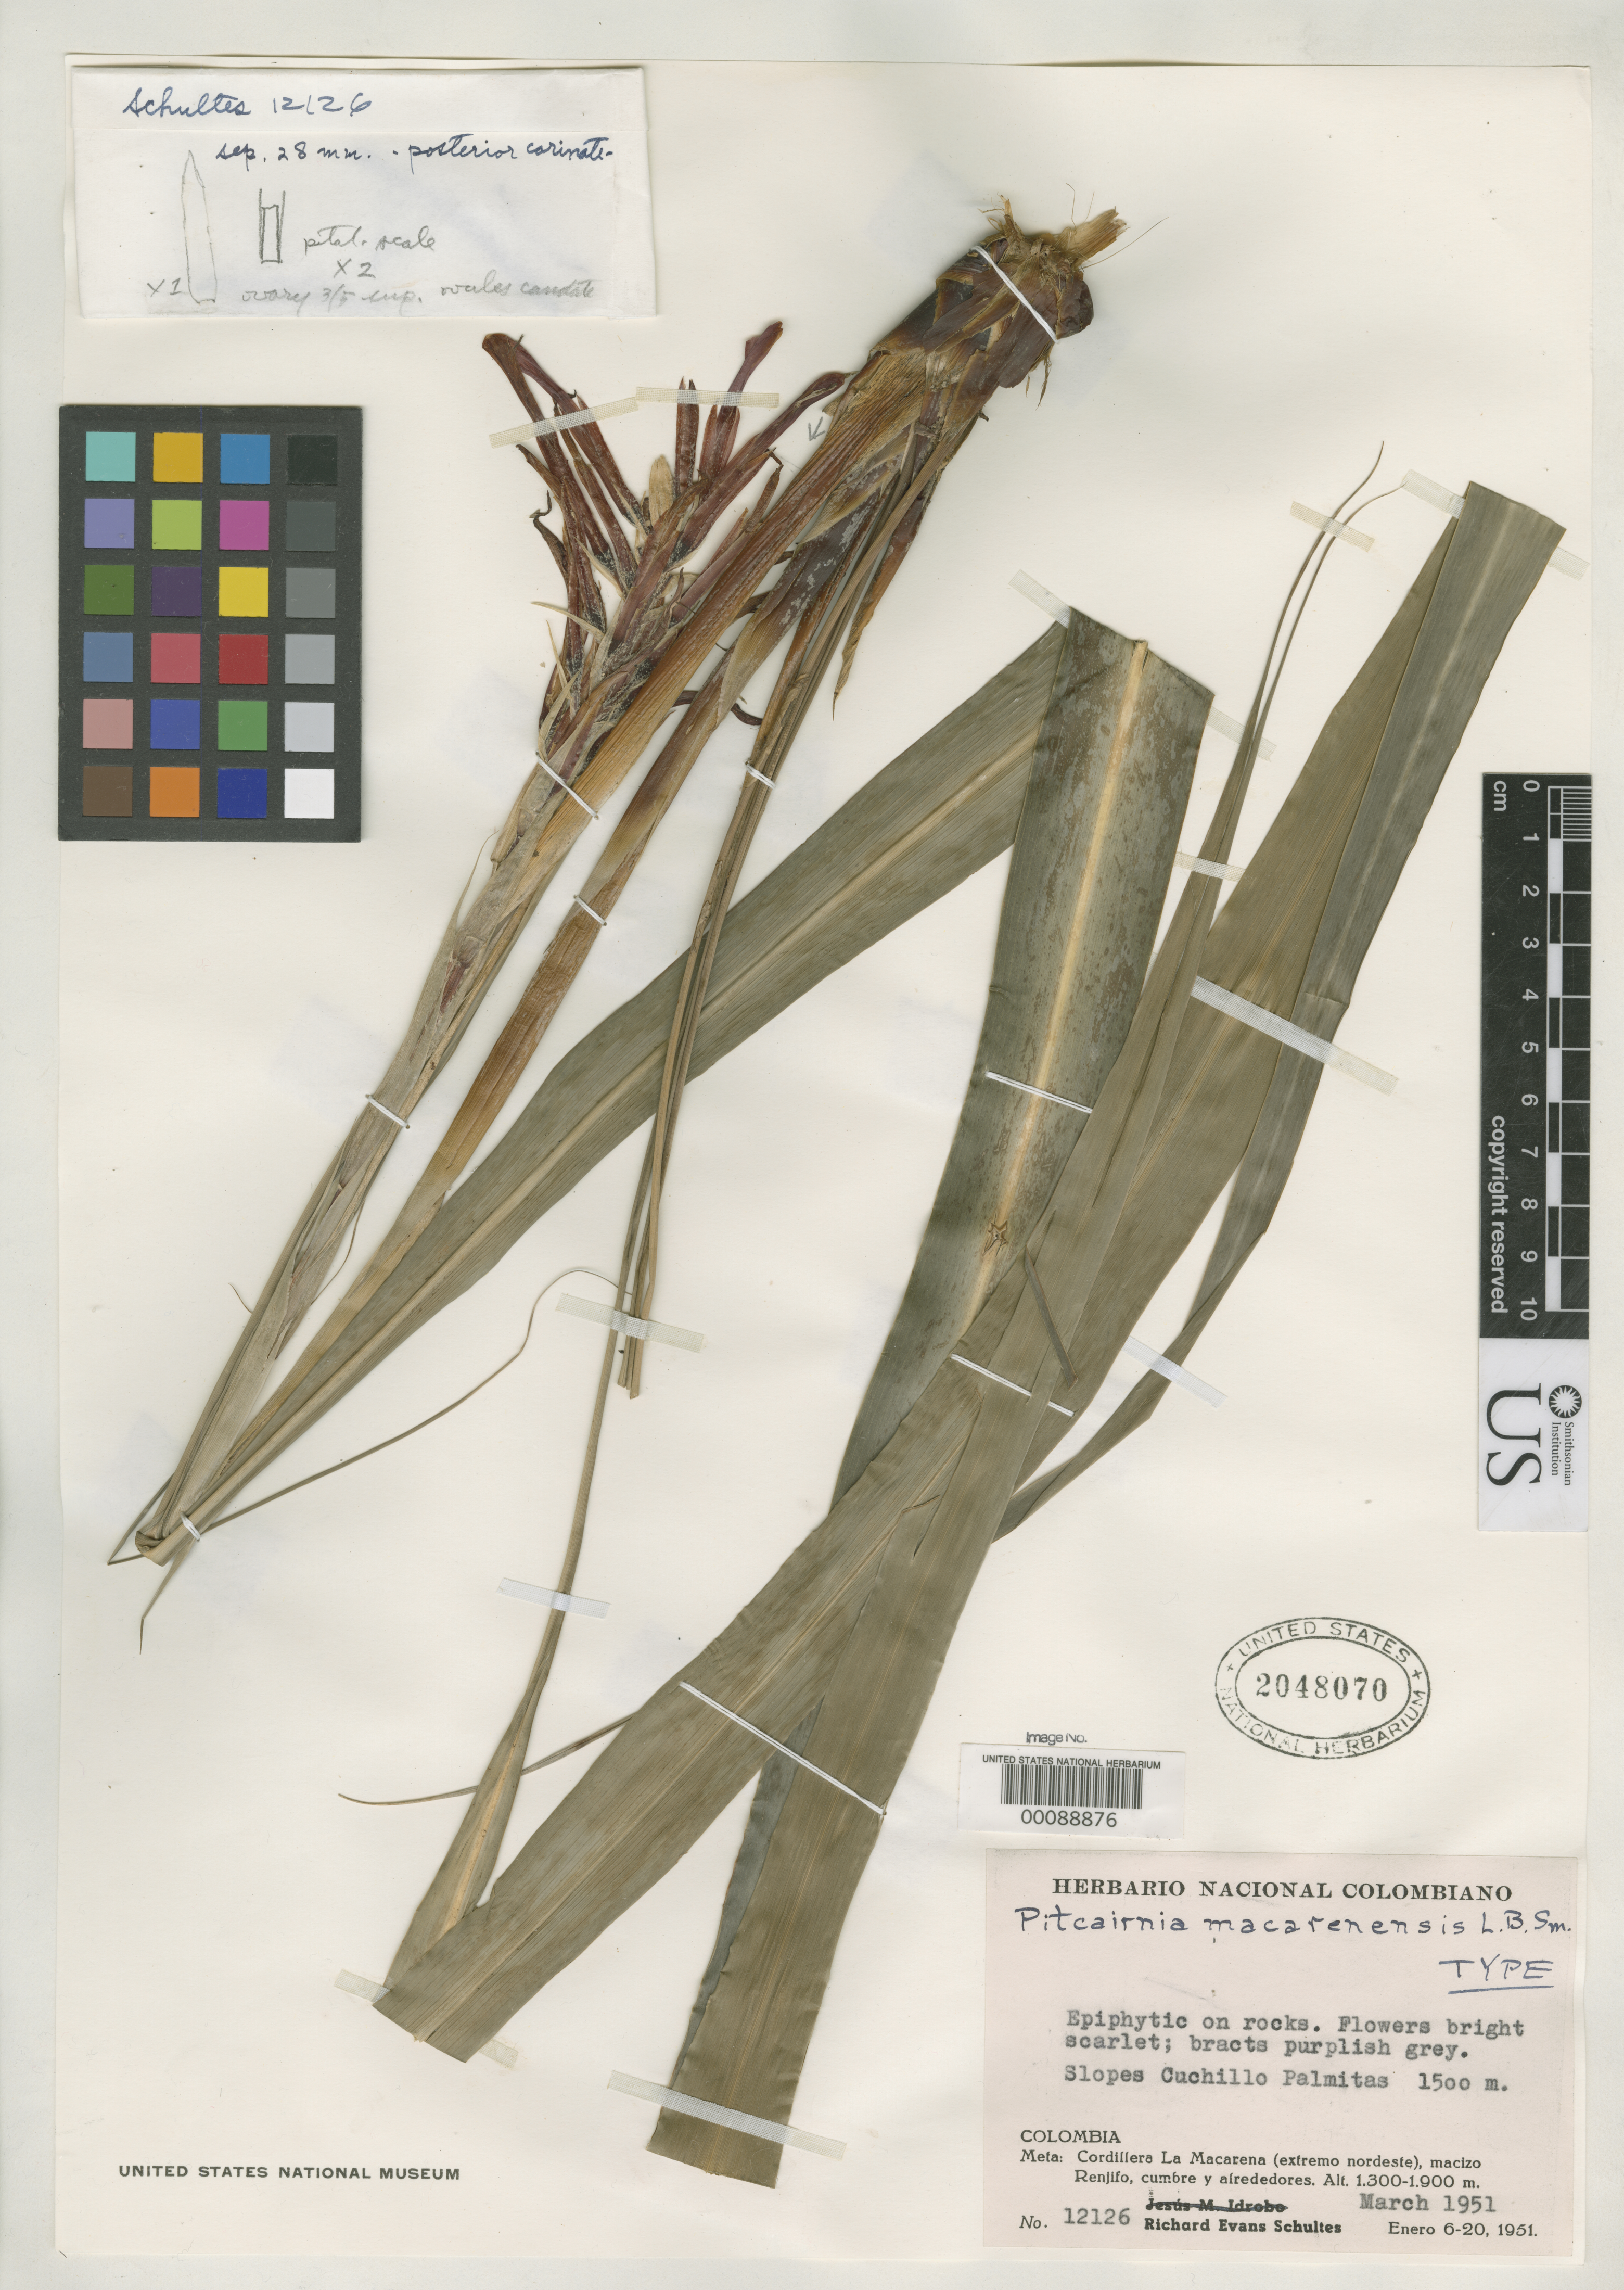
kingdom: Plantae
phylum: Tracheophyta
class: Liliopsida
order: Poales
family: Bromeliaceae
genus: Pitcairnia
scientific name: Pitcairnia macarenensis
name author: L.B. Sm.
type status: Holotype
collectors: R. E. Schultes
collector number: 12126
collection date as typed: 06 Jan 1951 to 20 Jan 1951 (Mar 1951 from protologue)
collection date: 1951-03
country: Colombia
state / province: Meta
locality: Cordillera La Macarena (extremo nordeste), macizo Renjifo. Slopes Cuchillo Palmitas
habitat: Epiphytic on rocks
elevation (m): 1500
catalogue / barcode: US 2048070